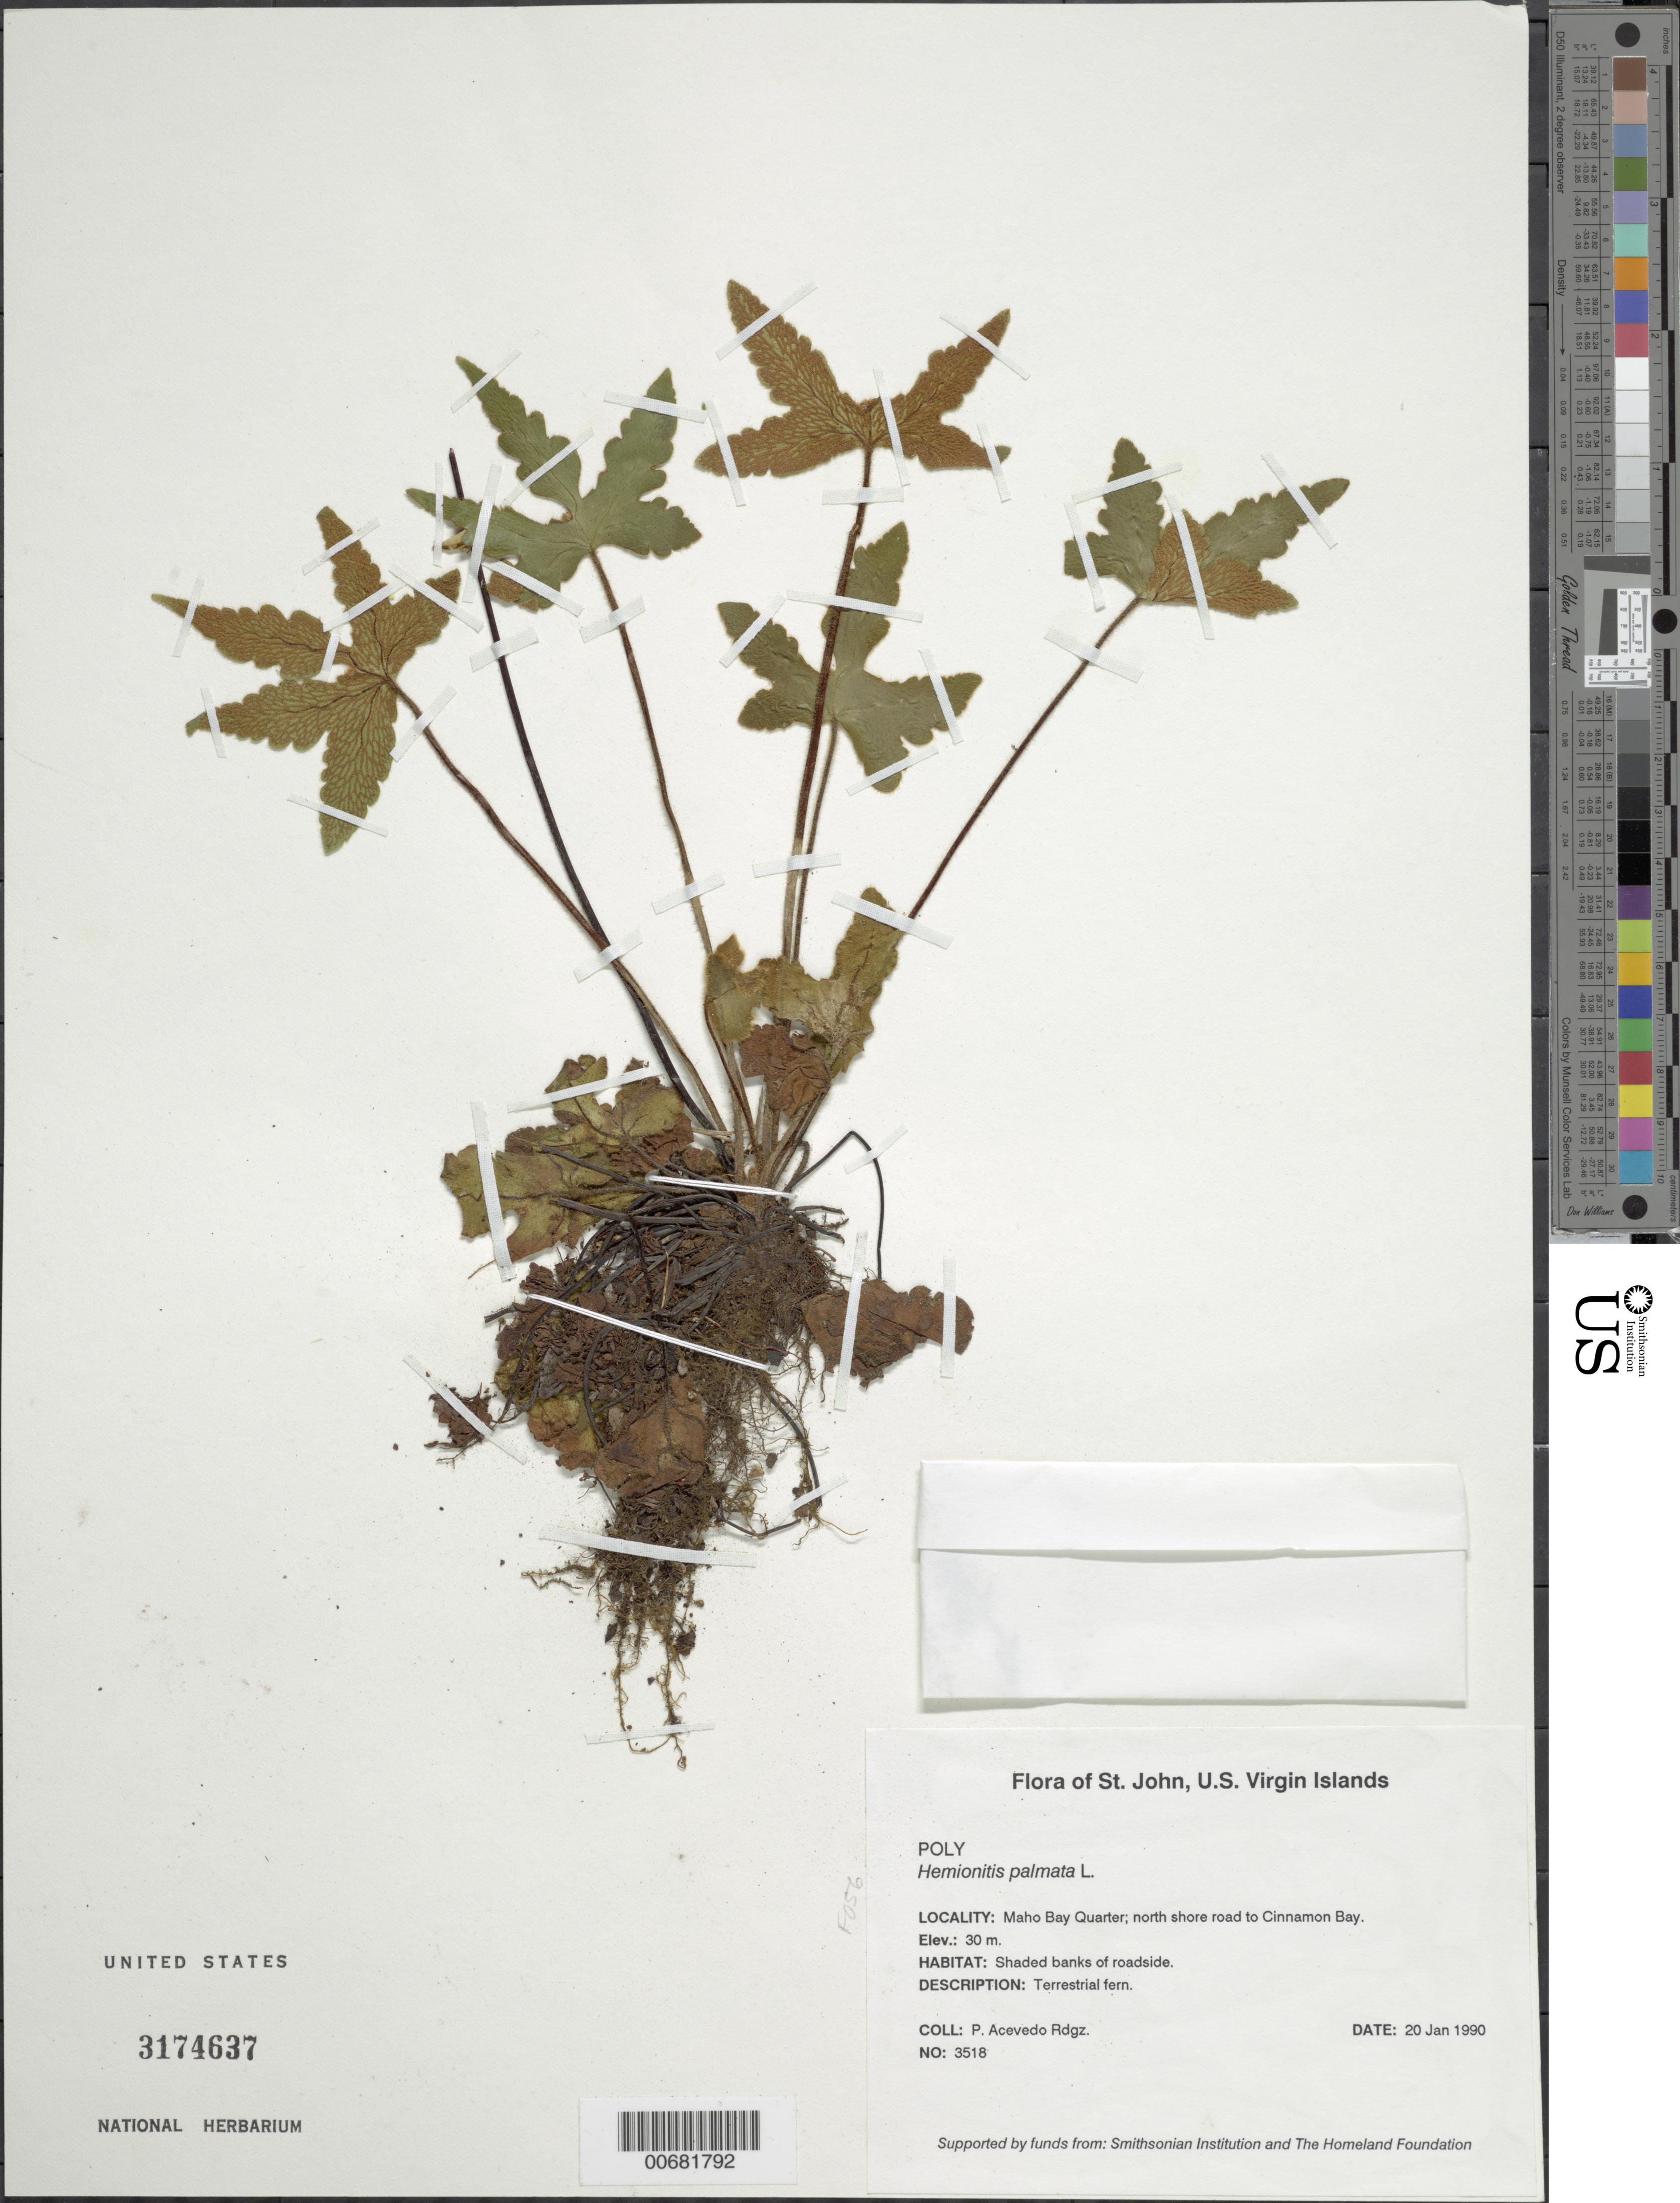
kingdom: Plantae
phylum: Tracheophyta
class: Polypodiopsida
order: Polypodiales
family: Pteridaceae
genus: Hemionitis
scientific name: Hemionitis palmata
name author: L.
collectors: P. Acevedo-Rodr.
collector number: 3518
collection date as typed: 20 Jan 1990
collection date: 1990-01-20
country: U.S. Virgin Islands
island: St. John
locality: Maho Bay Quarter. North Shore Road to Cinnamon Bay.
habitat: On shaded banks of roadside.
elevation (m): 30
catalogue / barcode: US 3174637